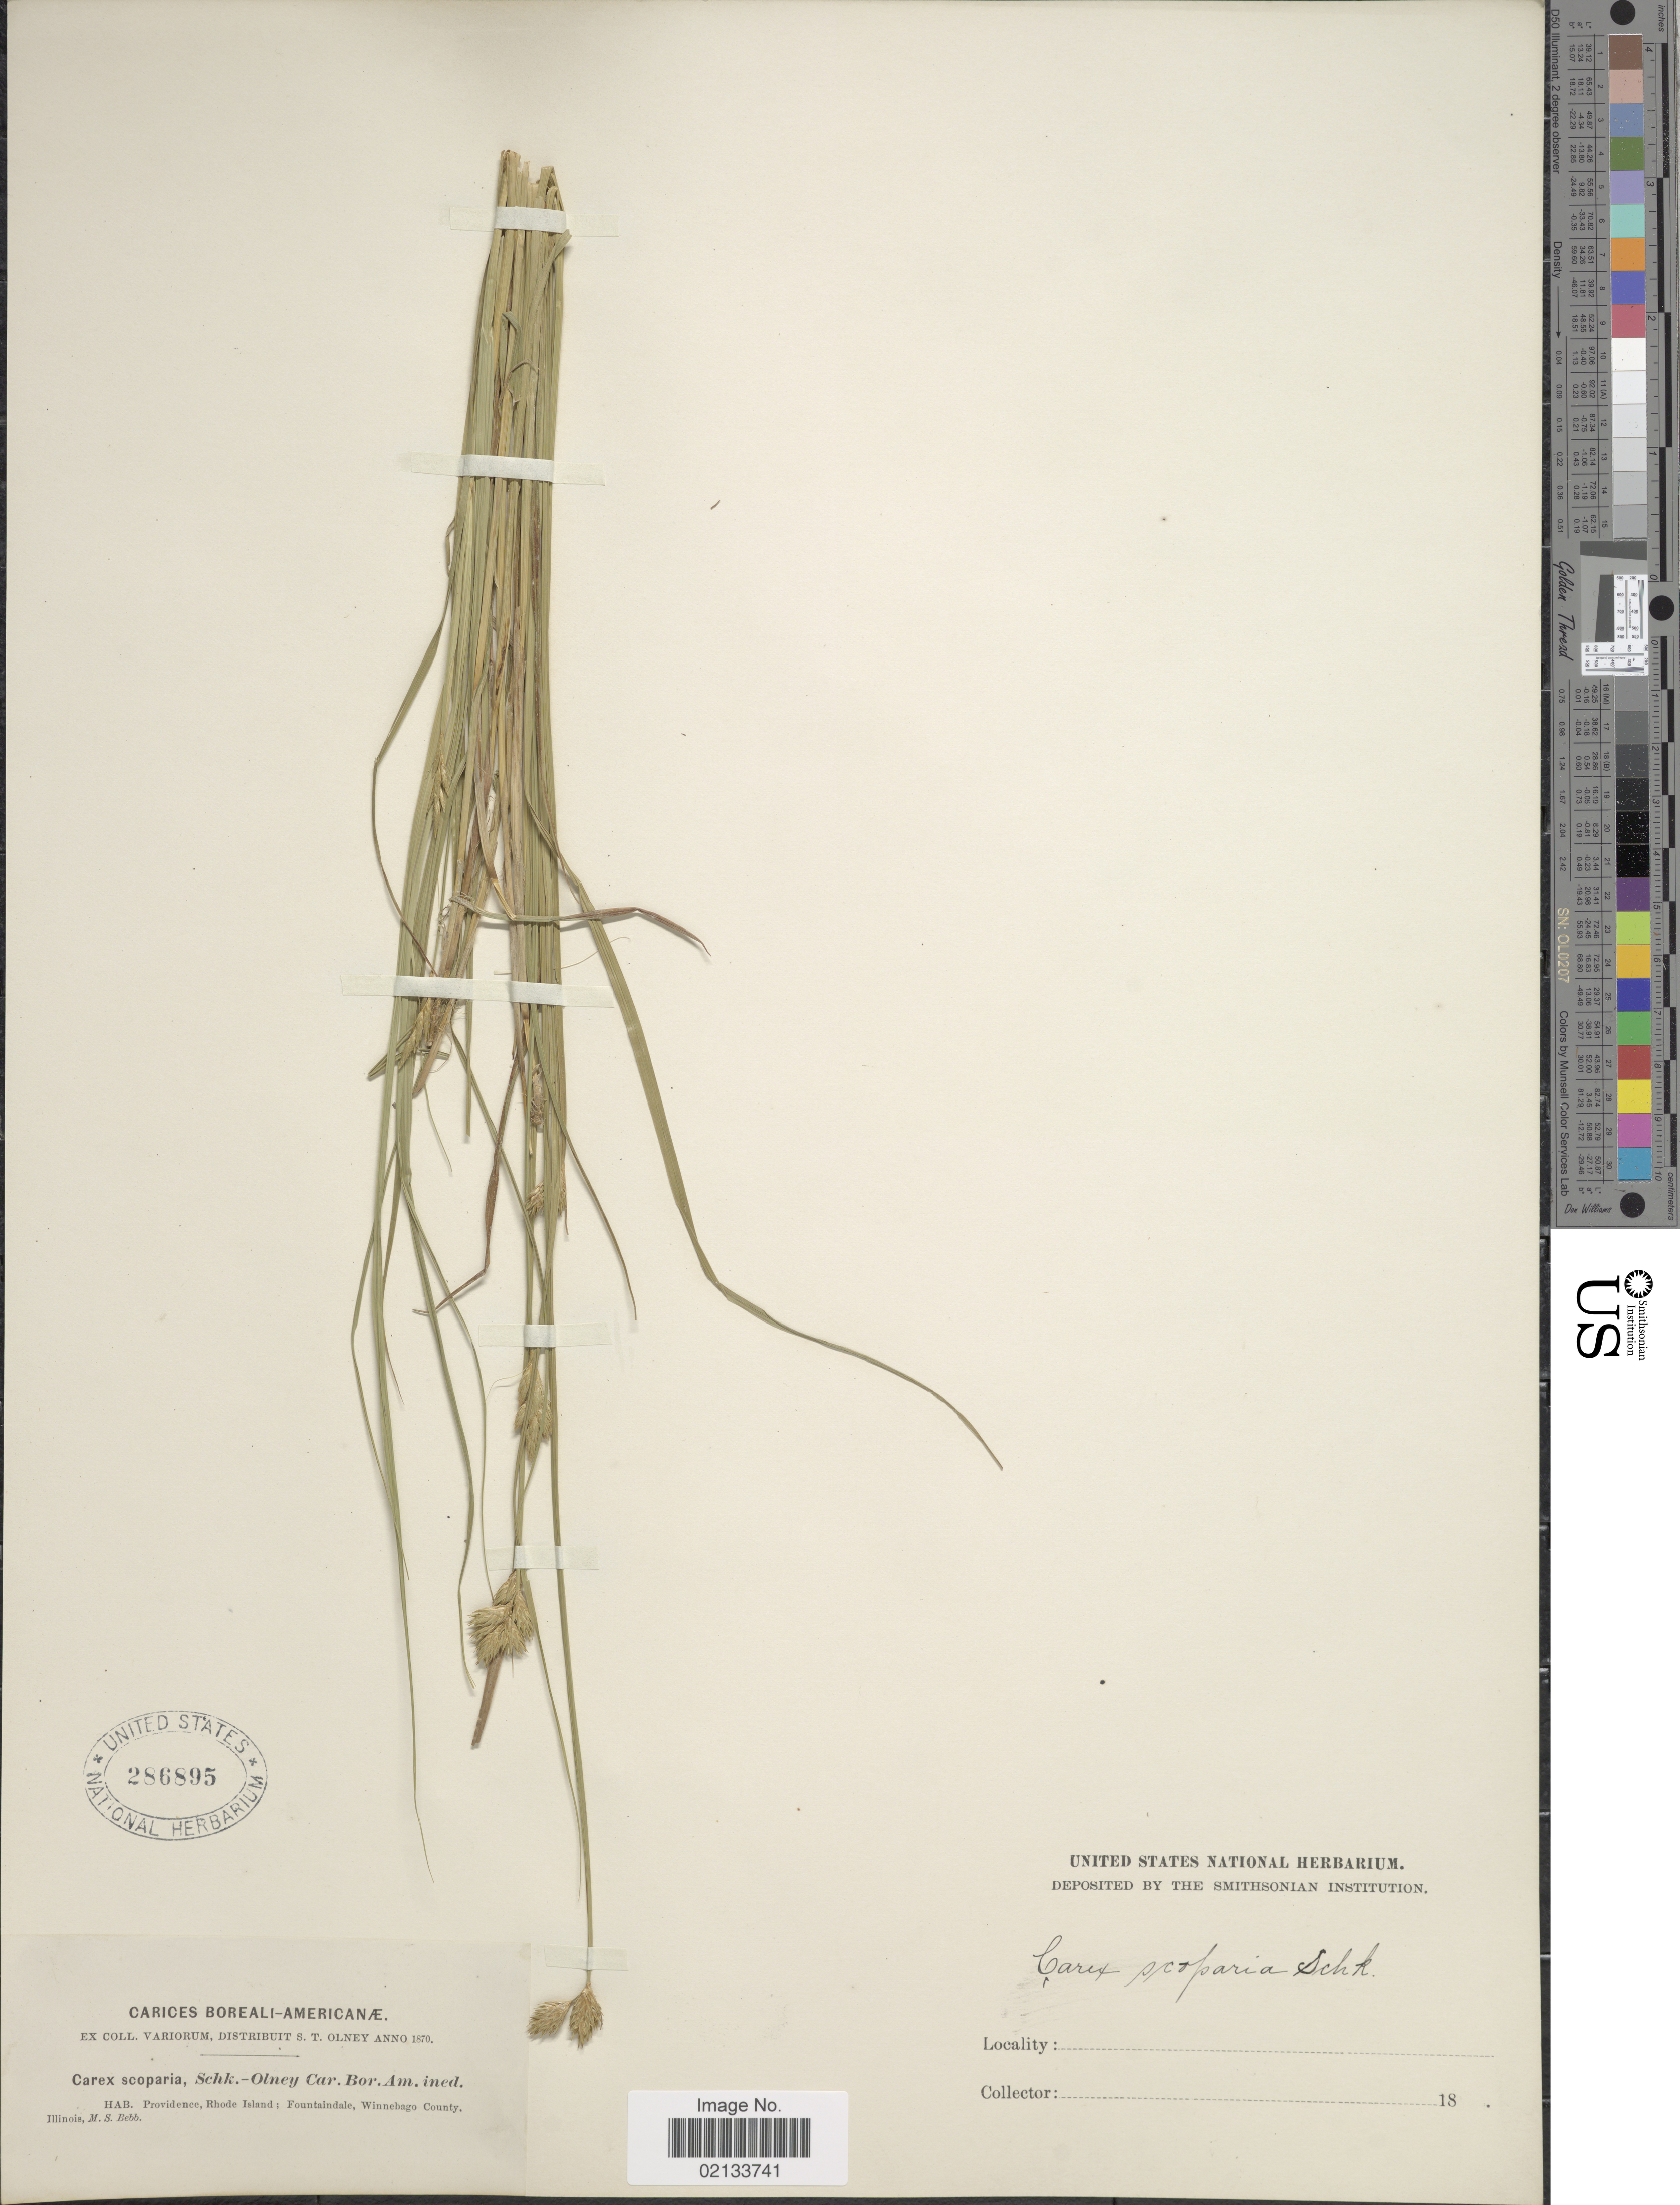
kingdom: Plantae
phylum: Tracheophyta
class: Liliopsida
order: Poales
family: Cyperaceae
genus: Carex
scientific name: Carex scoparia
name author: Schkuhr ex Willd.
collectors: M. Bebb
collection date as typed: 18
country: United States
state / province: Illinois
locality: Providence, Rhode Island: Fountaindale, Winnebago County, Illinois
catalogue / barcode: US 286895